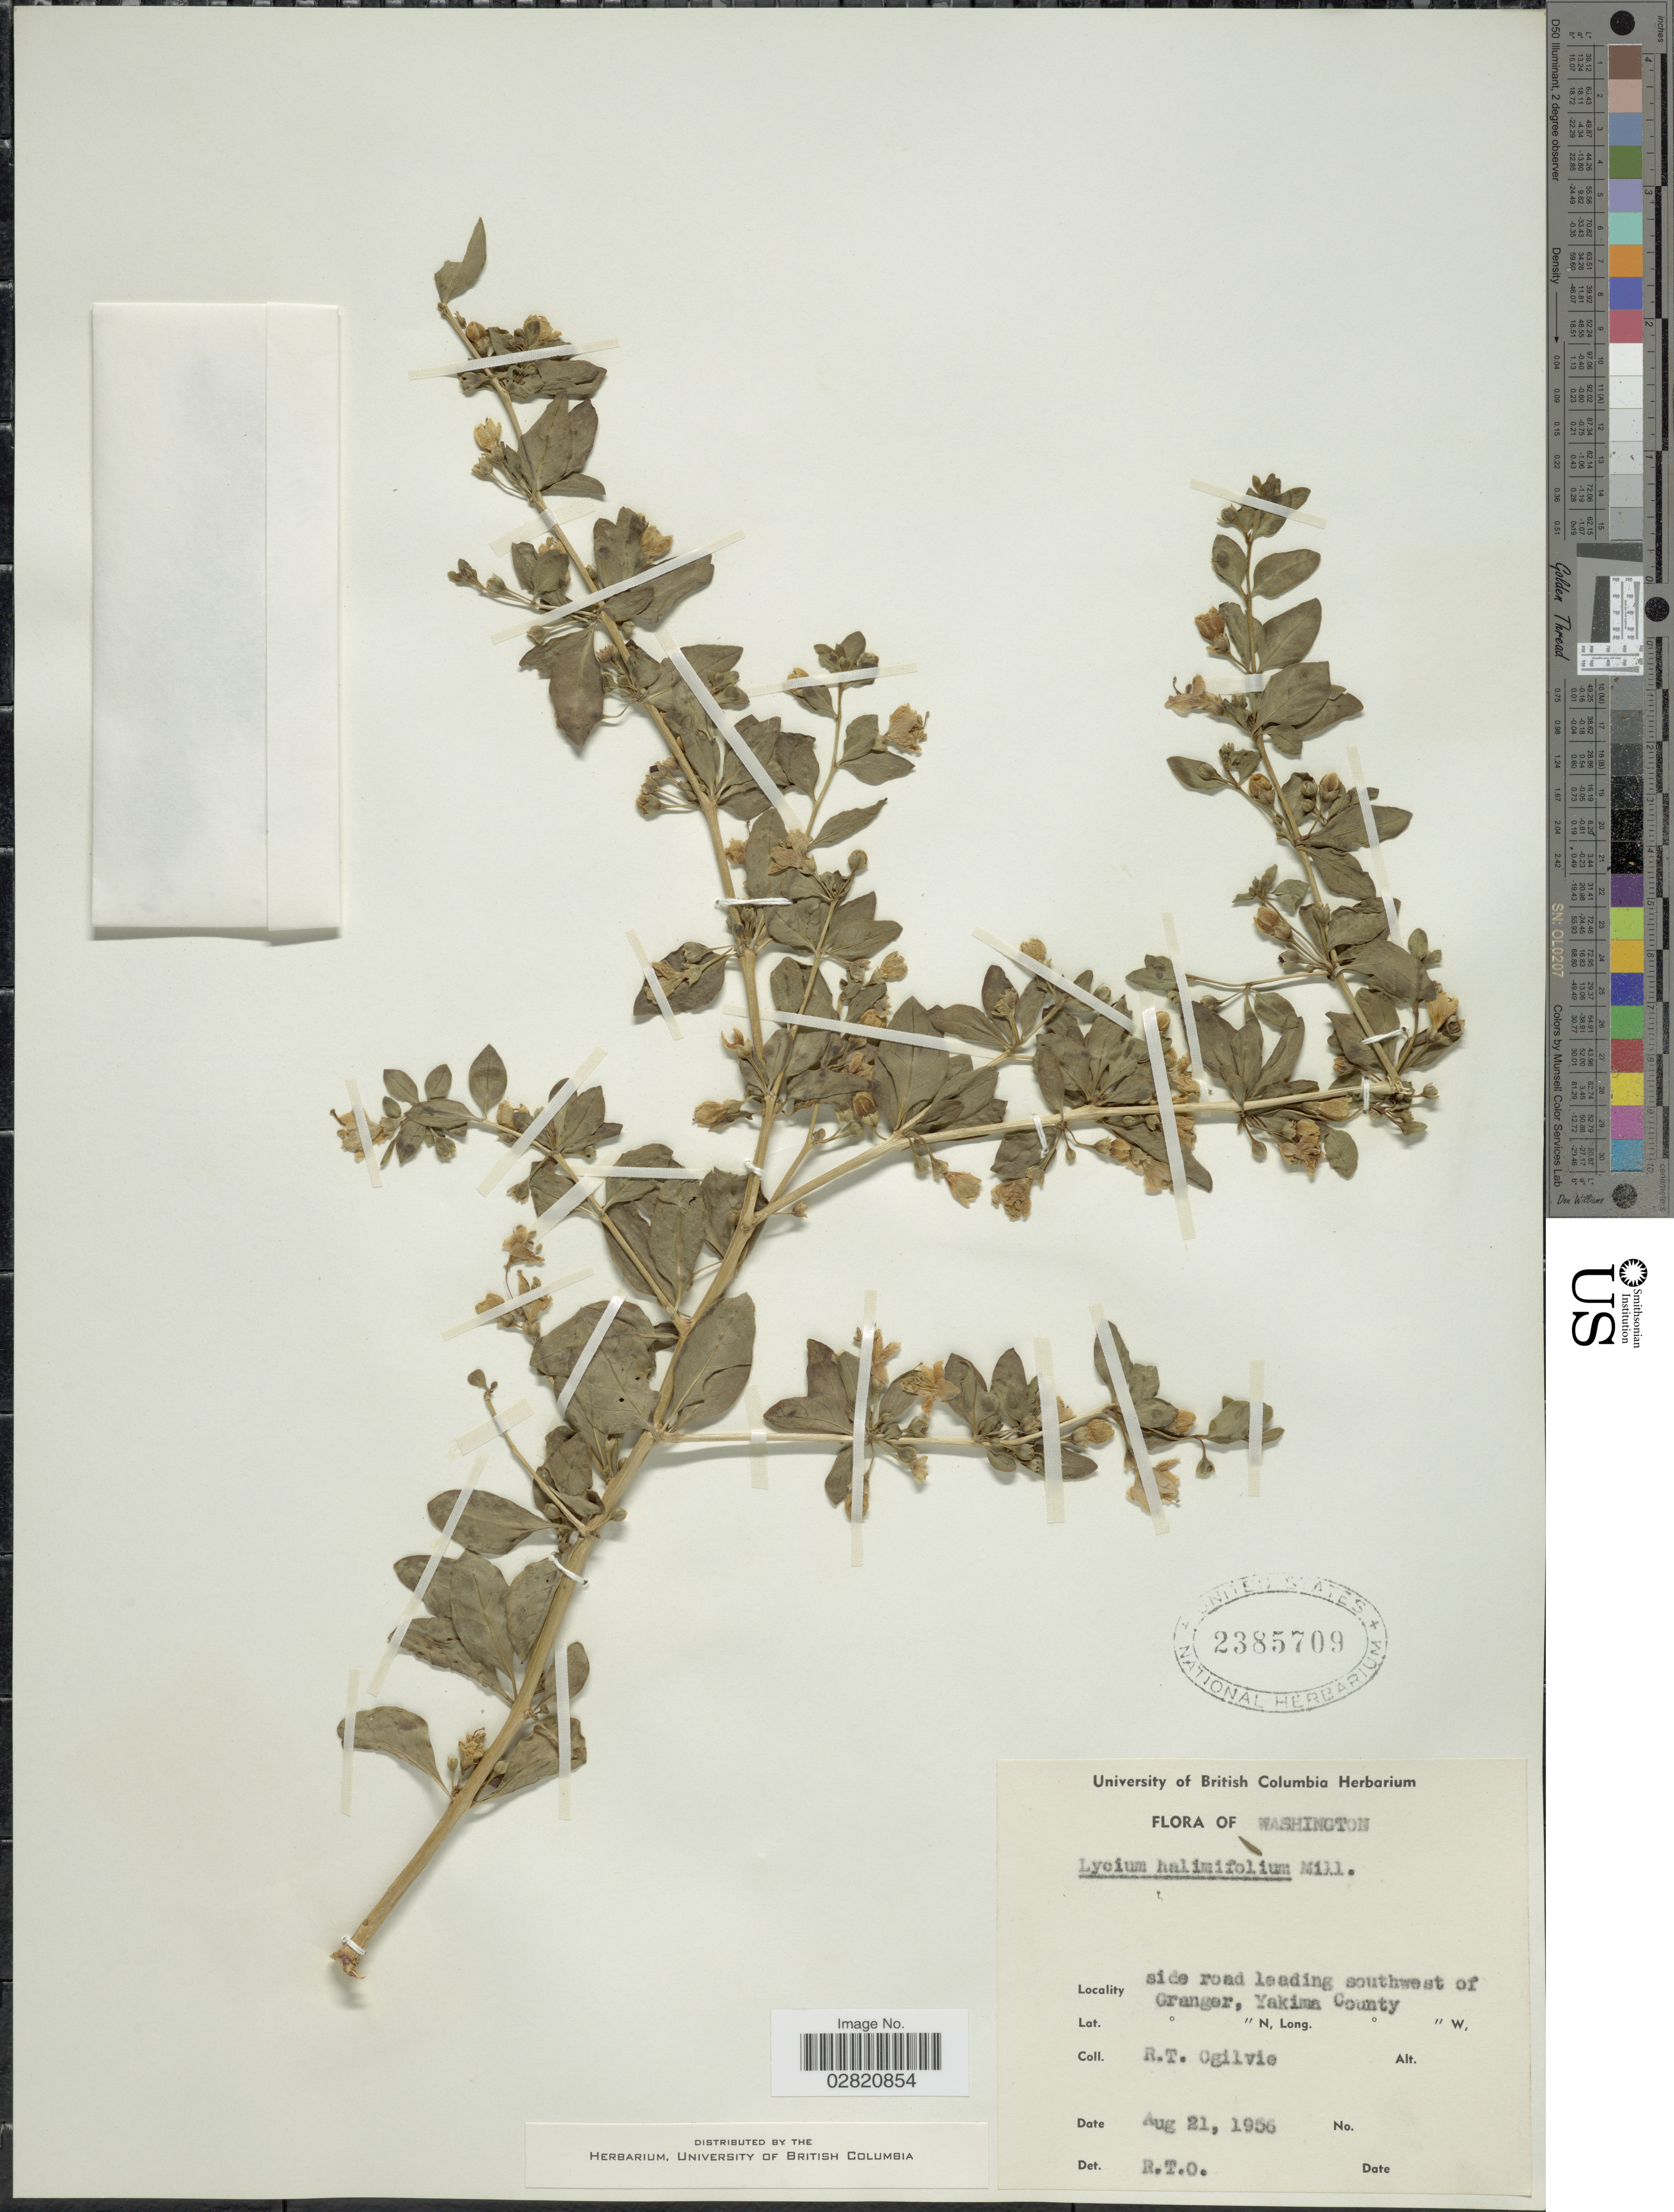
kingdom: Plantae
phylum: Tracheophyta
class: Magnoliopsida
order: Solanales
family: Solanaceae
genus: Lycium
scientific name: Lycium barbarum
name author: L.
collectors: R. Ogilvie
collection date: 1956-08-21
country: United States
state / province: Washington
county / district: Yakima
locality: Side road leading southwest of Granger, Yakima County.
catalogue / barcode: US 2385709